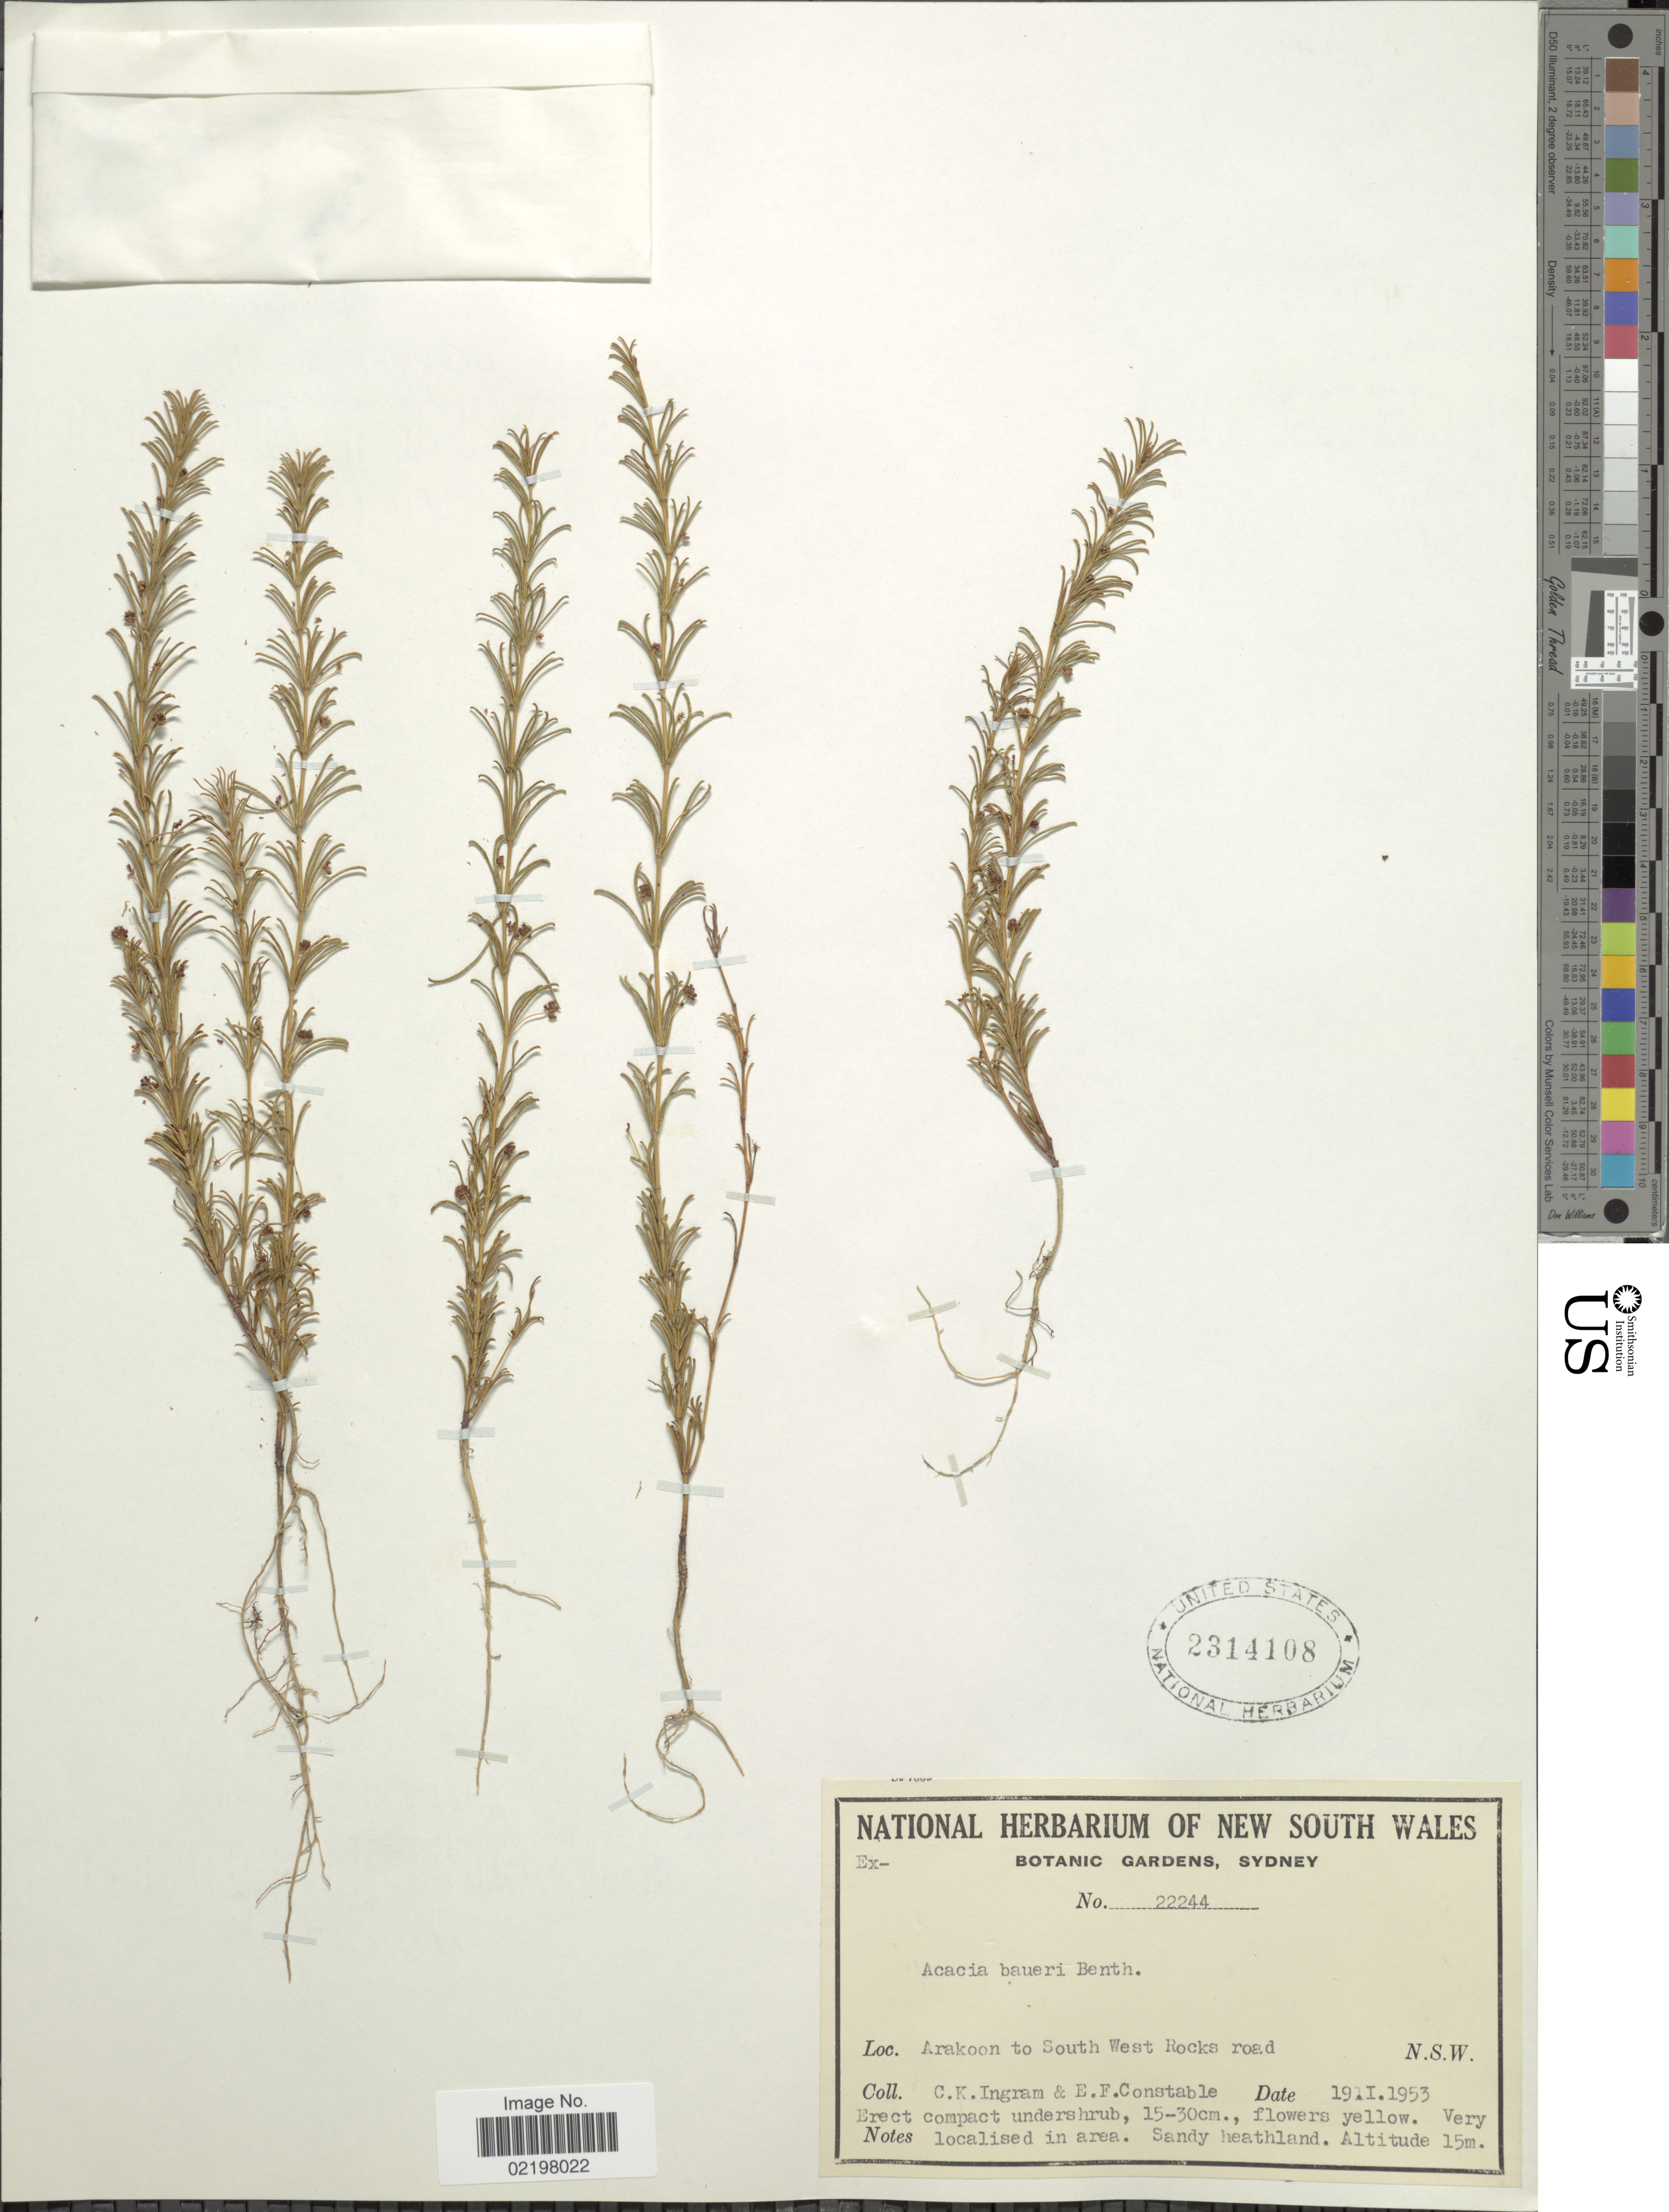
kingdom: Plantae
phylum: Tracheophyta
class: Magnoliopsida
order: Fabales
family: Fabaceae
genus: Acacia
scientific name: Acacia baueri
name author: Benth.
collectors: C. Ingram & E. F. Constable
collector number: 22244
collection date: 1953-01-19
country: Australia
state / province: New South Wales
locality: Arakoon to South West Rocks road, N.S.W.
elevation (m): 15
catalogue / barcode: US 2314108